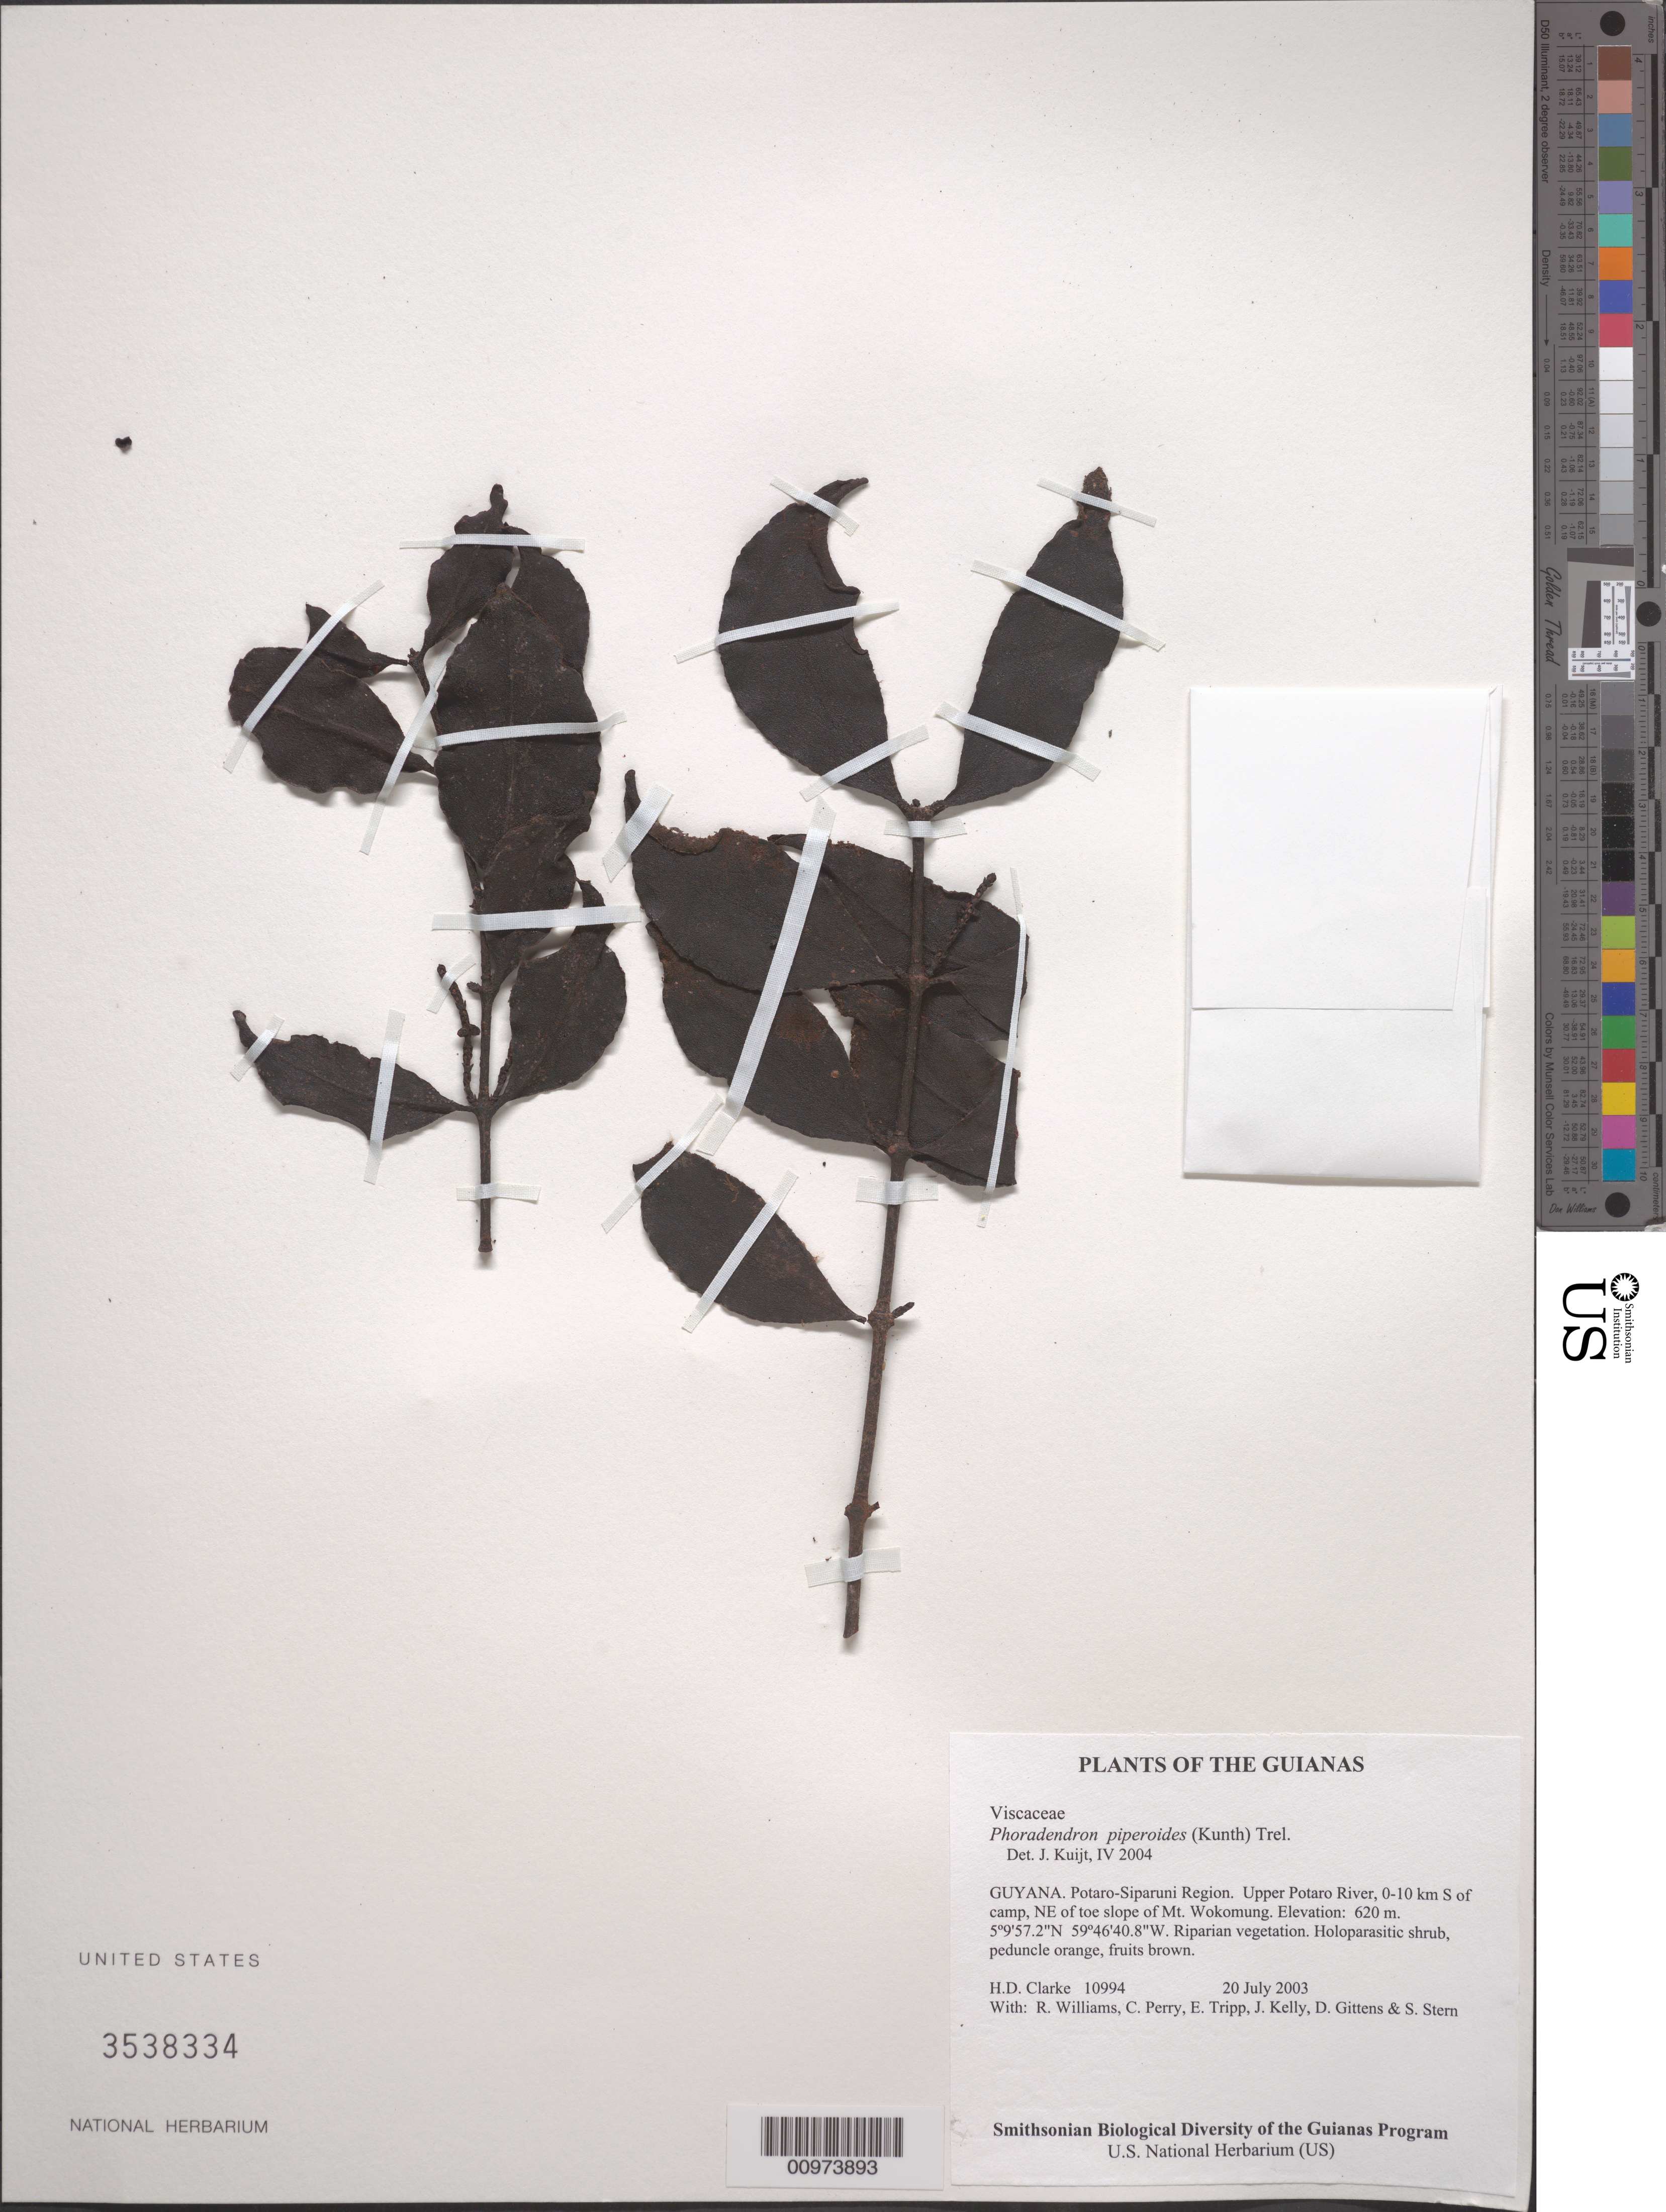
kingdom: Plantae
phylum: Tracheophyta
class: Magnoliopsida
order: Santalales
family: Viscaceae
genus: Phoradendron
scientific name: Phoradendron piperoides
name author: (Kunth) Trel.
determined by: Kuijt, Job, (CANADA)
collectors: H. D. Clarke, R. Williams, C. Perry, E. Tripp, J. Kelly, D. Gittens & S. R. Stern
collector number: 10994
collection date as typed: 20 July 2003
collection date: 2003-07-20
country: Guyana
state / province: Potaro-Siparuni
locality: Upper Potaro River, 0-10 km S of camp, NE of toe slope of Mt. Wokomung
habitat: Riparian vegetation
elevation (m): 620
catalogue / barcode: US 3538334